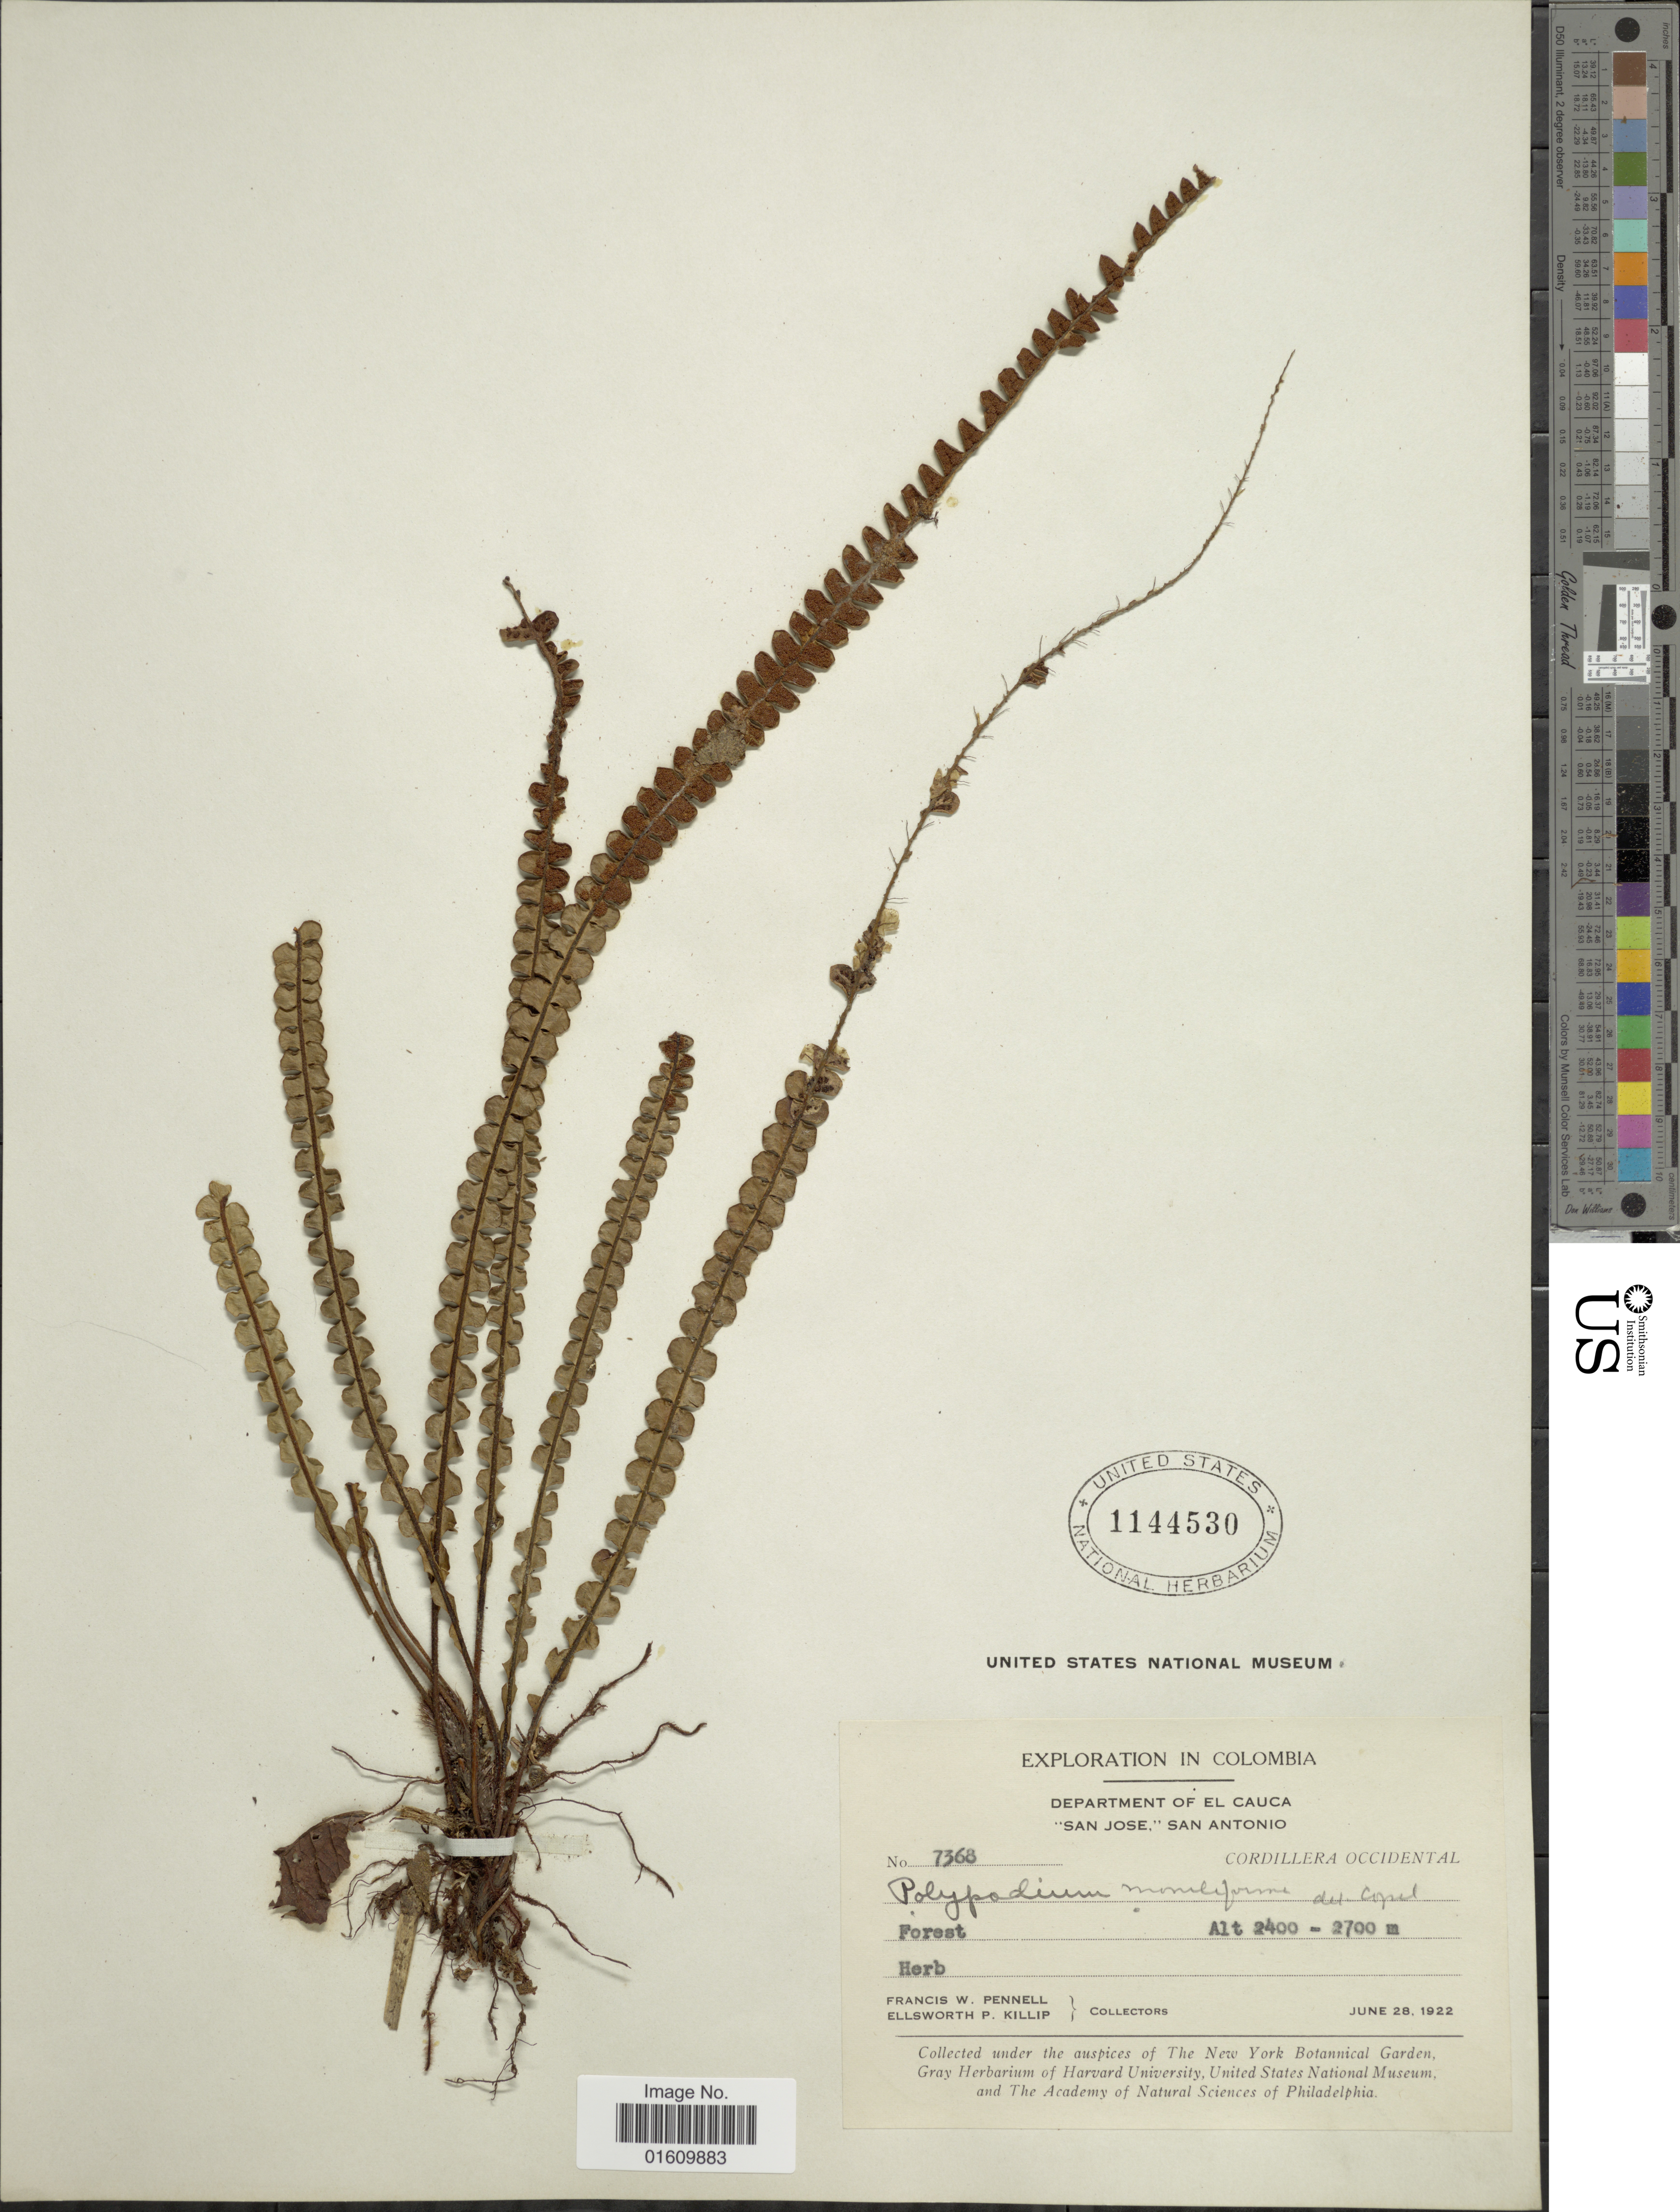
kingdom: Plantae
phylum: Tracheophyta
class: Polypodiopsida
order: Polypodiales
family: Polypodiaceae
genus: Melpomene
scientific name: Melpomene moniliformis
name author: (Lag. ex Sw.) A.R. Sm. & R.C. Moran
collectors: F. W. Pennell & E. P. Killip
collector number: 7368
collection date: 1922-06-28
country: Colombia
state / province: Cauca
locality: Departement of El Cauca, "San Jose". San Antonio, Cordillera occidental, forest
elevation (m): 2400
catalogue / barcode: US 1144530